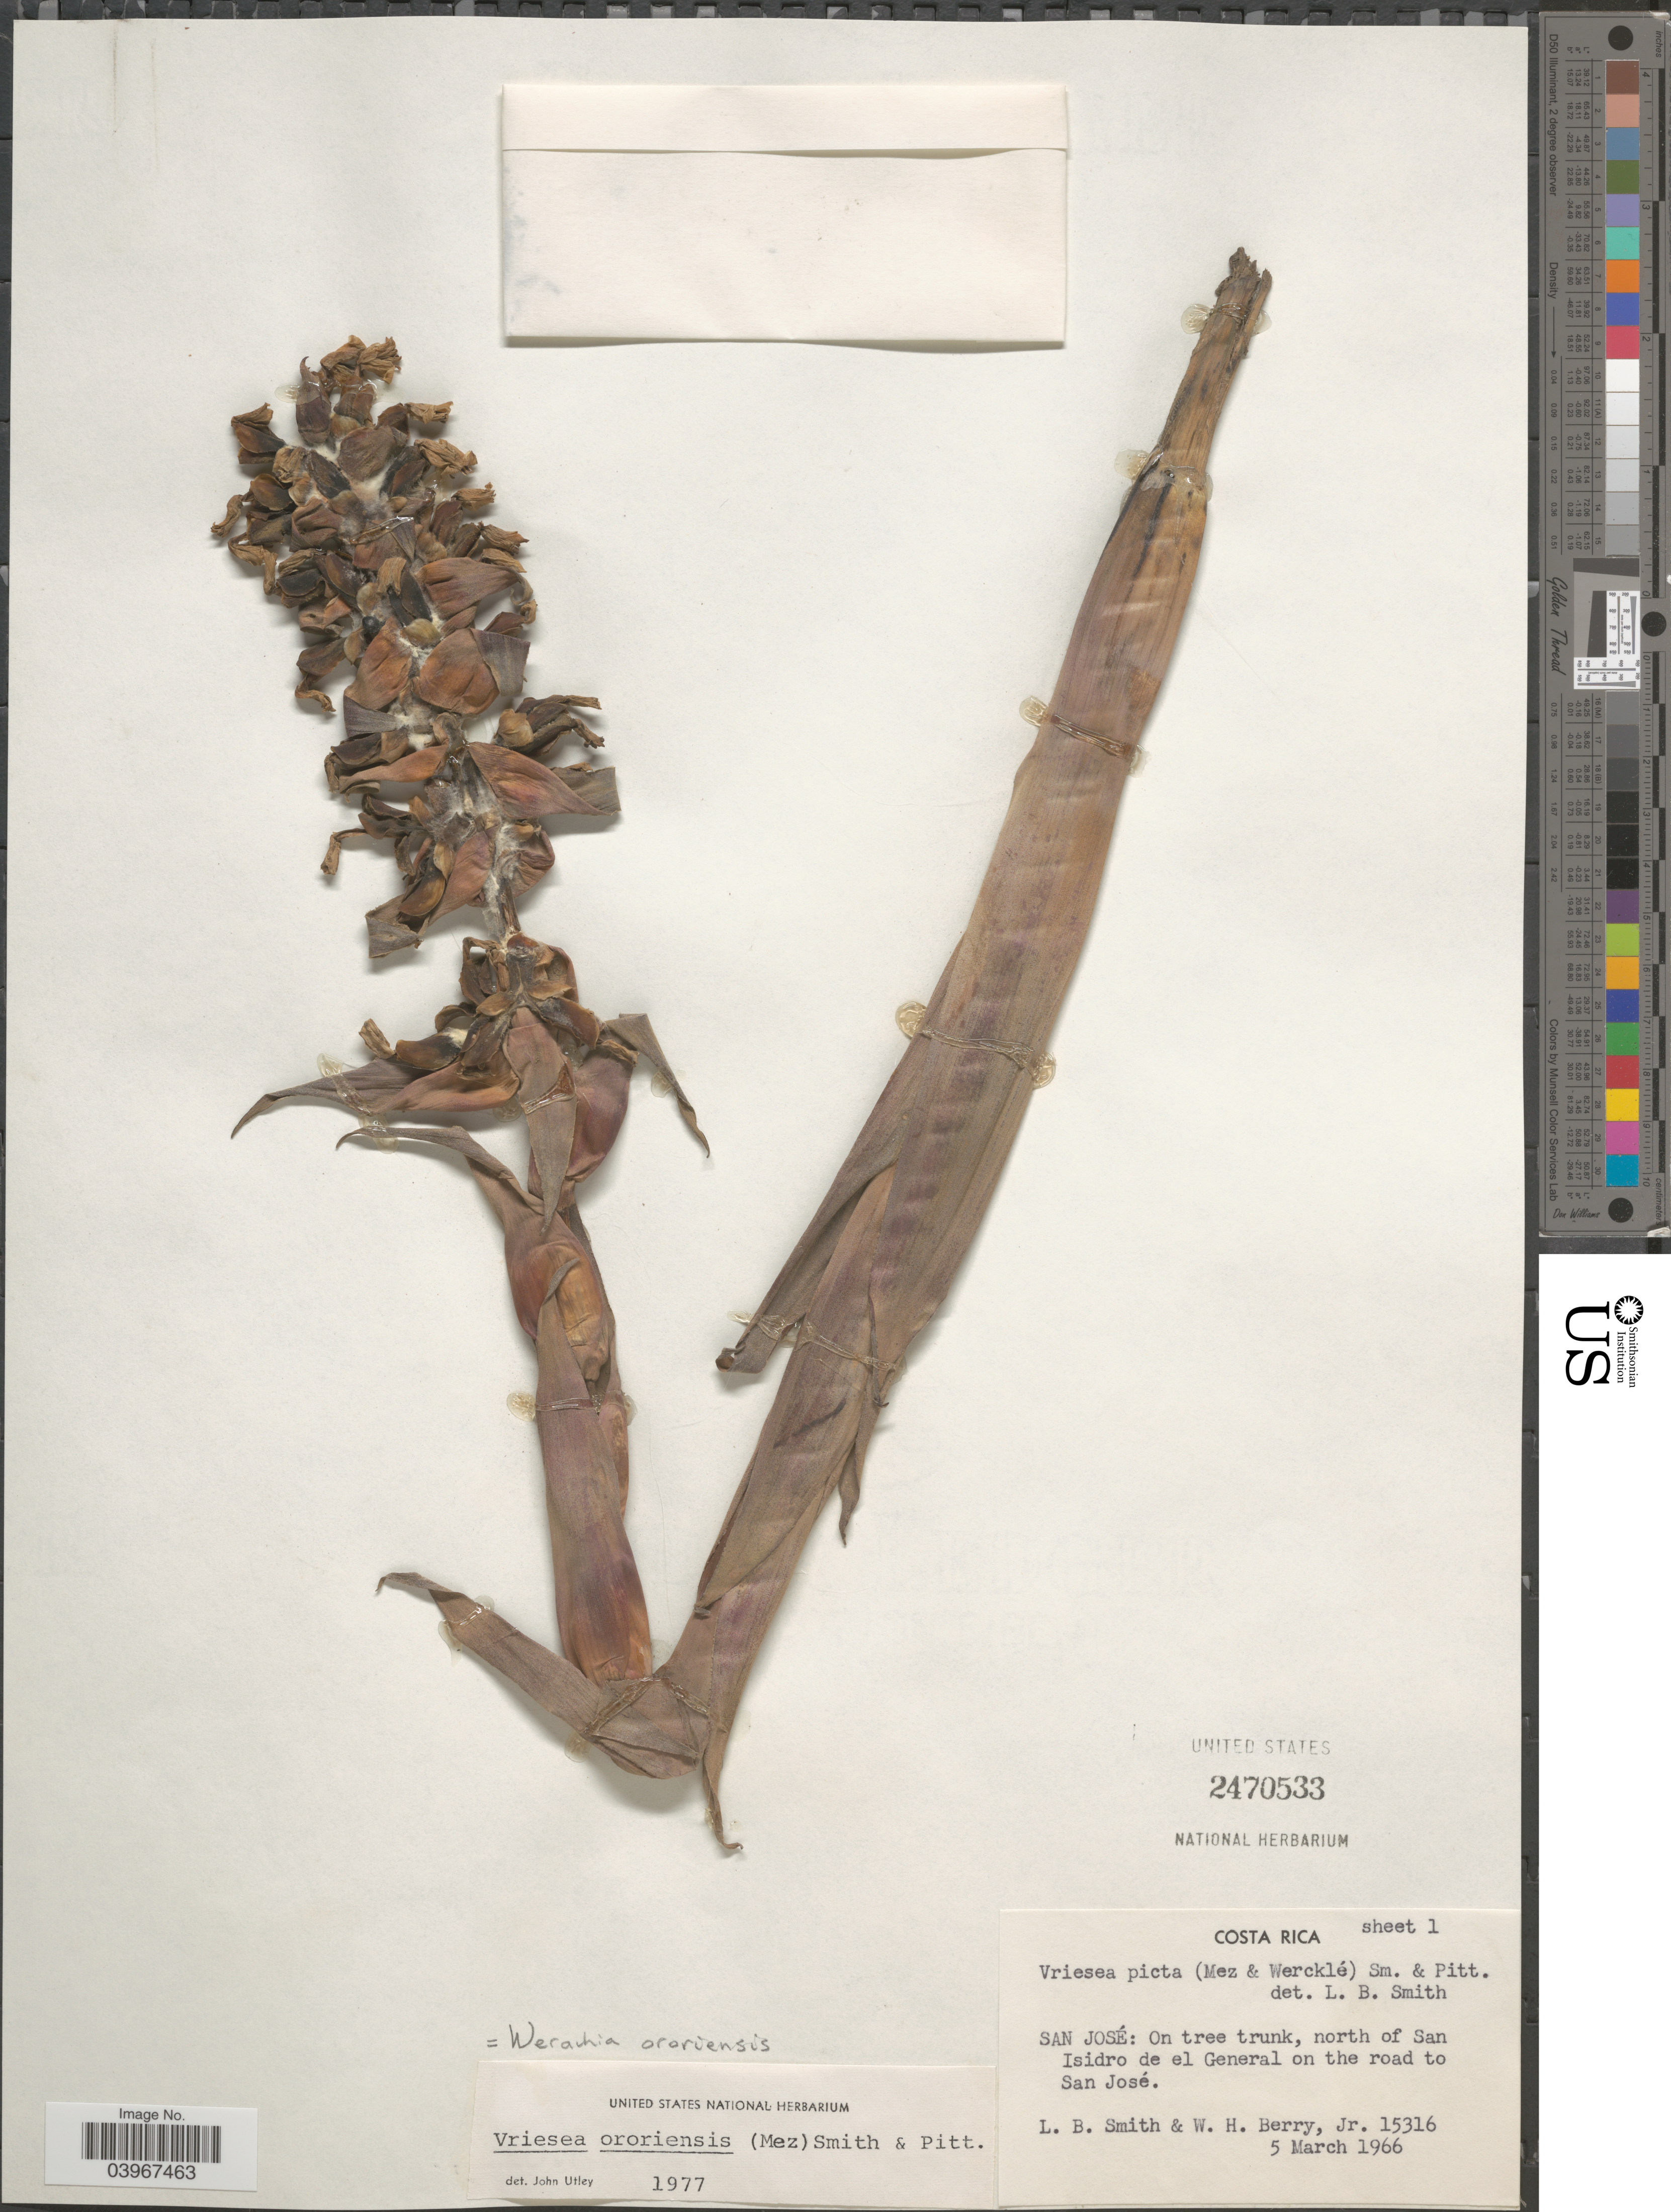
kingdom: Plantae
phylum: Tracheophyta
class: Liliopsida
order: Poales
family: Bromeliaceae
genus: Werauhia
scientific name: Werauhia ororiensis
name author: (Mez) J.R. Grant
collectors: L. Smith & W. Berry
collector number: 15316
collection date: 1966-03-05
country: Costa Rica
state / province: San José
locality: On tree trunk, north of San Isidro de el General on the road to San José.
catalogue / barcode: US 2470533